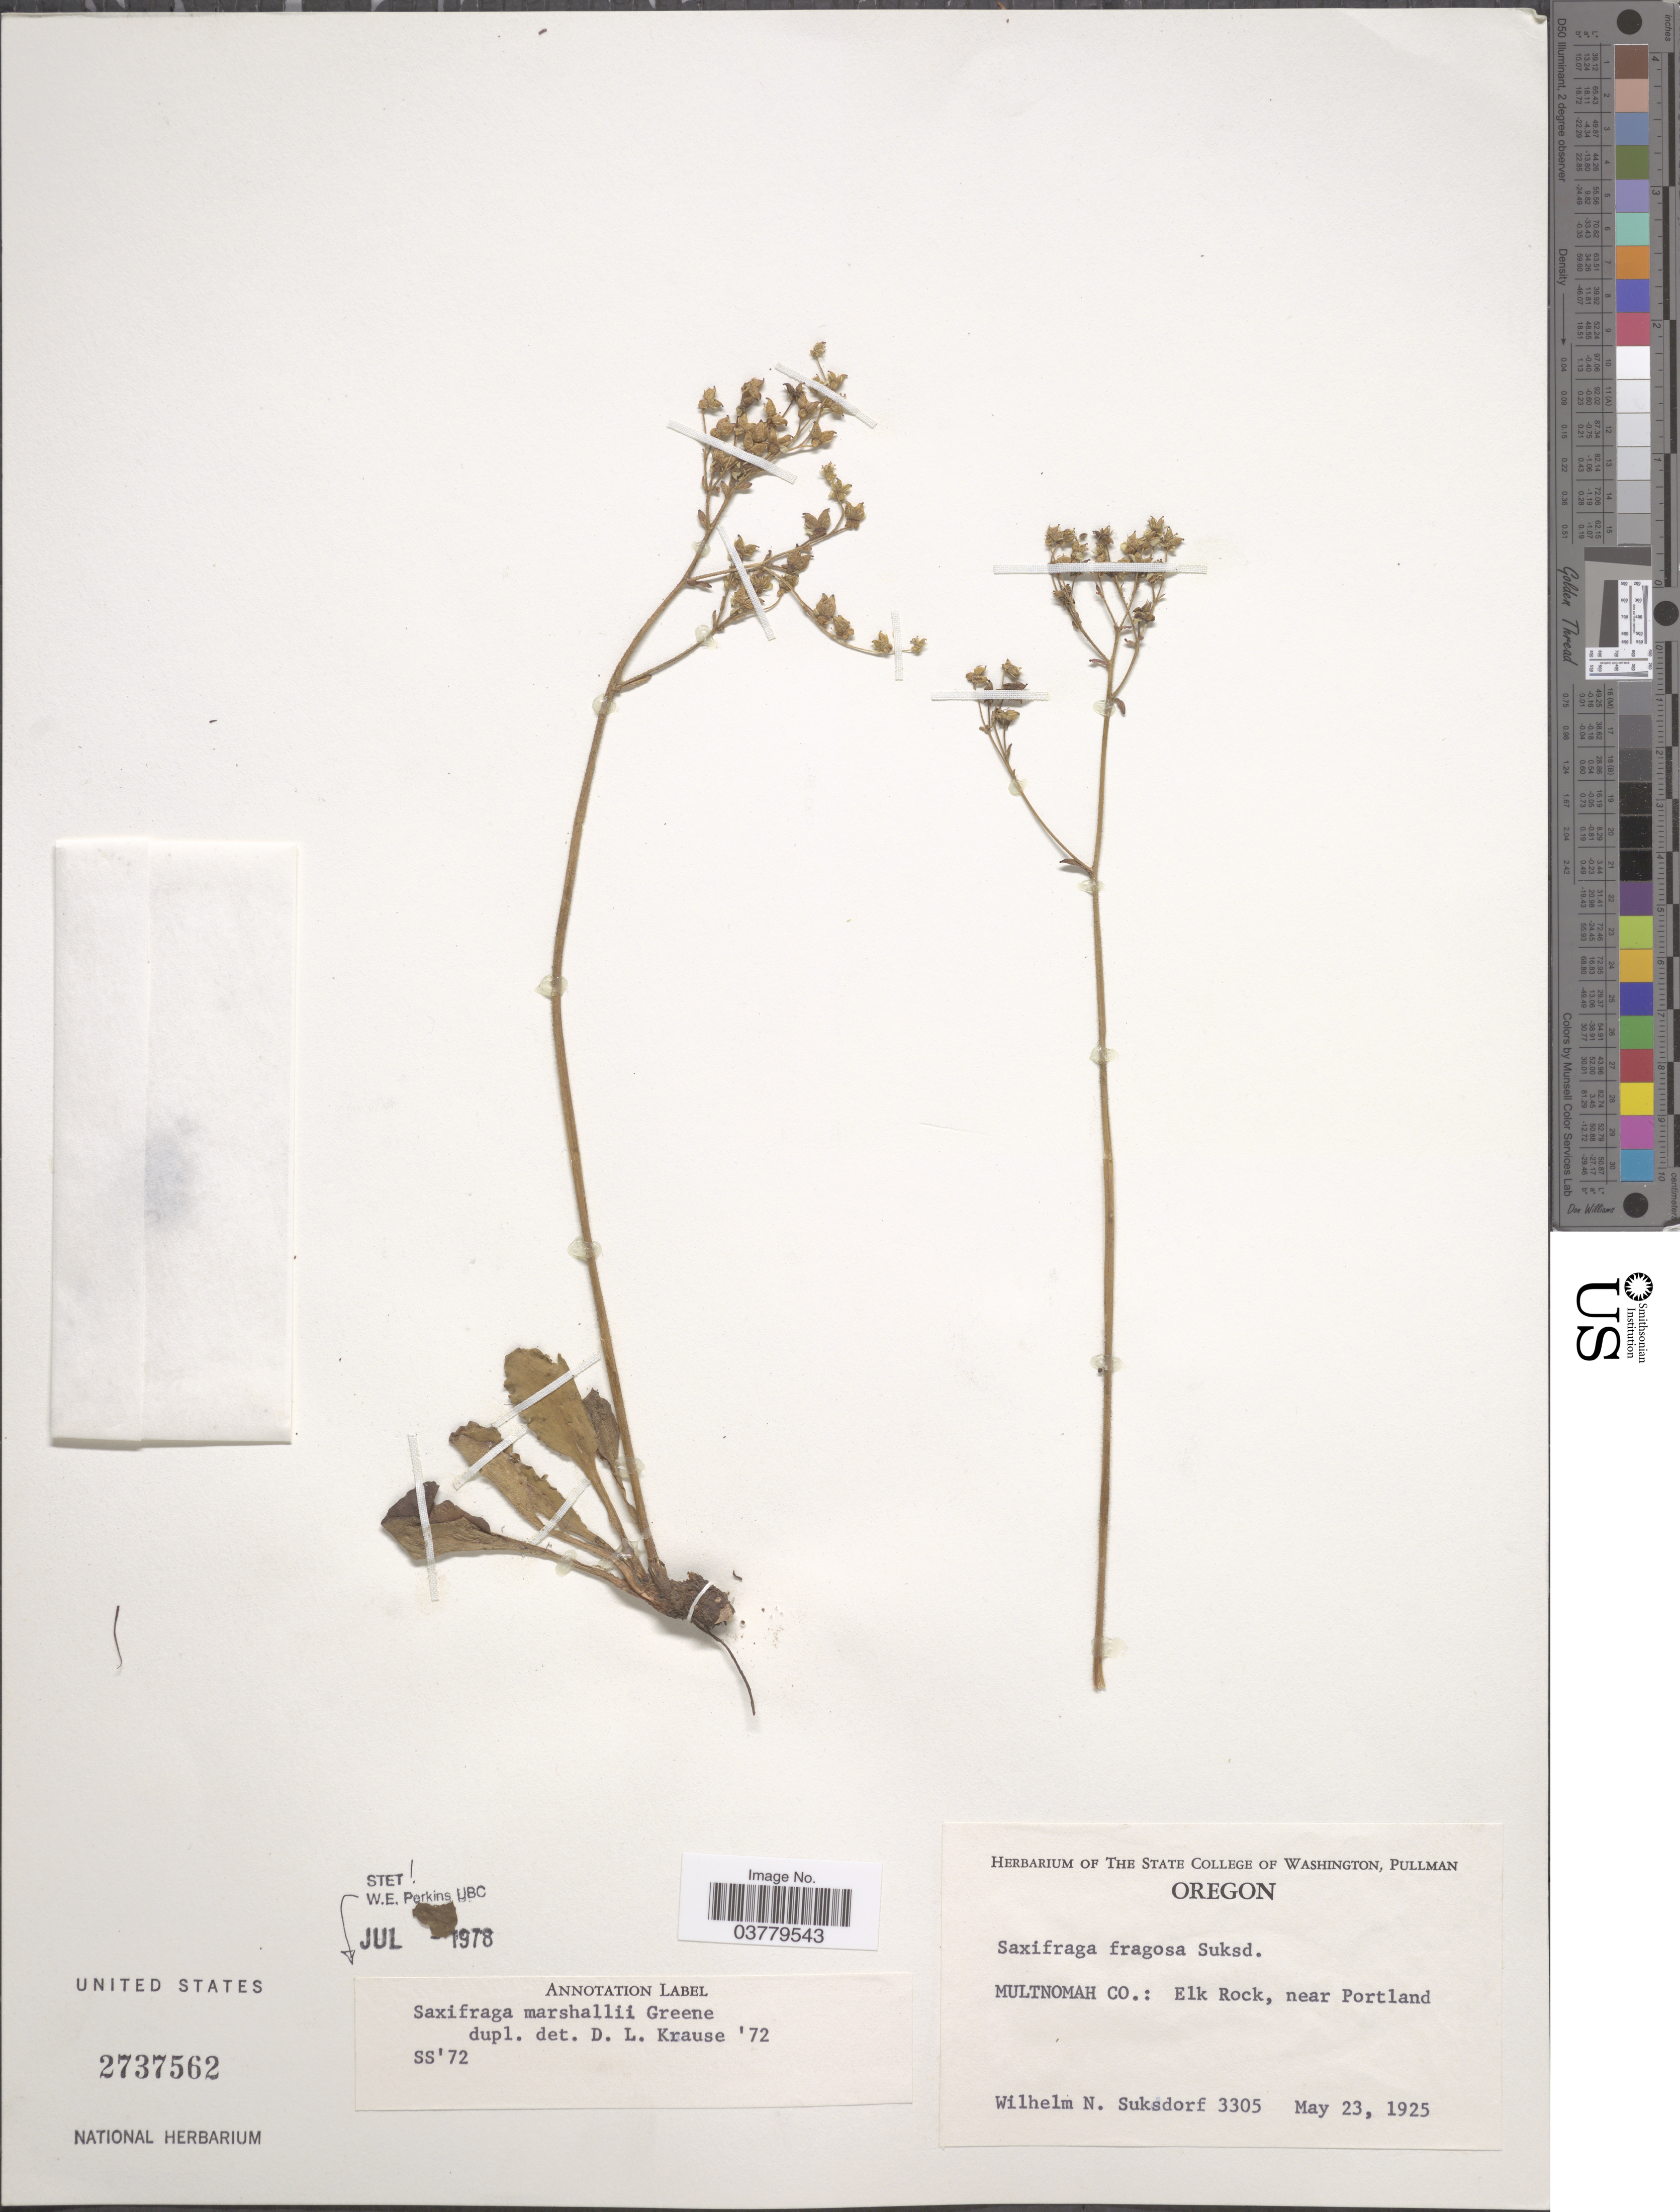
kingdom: Plantae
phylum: Tracheophyta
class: Magnoliopsida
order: Saxifragales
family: Saxifragaceae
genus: Micranthes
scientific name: Micranthes marshallii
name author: (Greene) Small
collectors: W. N. Suksdorf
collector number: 3305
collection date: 1925-05-23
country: United States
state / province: Oregon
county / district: Multnomah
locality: Multnomah Co.: Elk Rock, near Portland.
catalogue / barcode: US 2737562